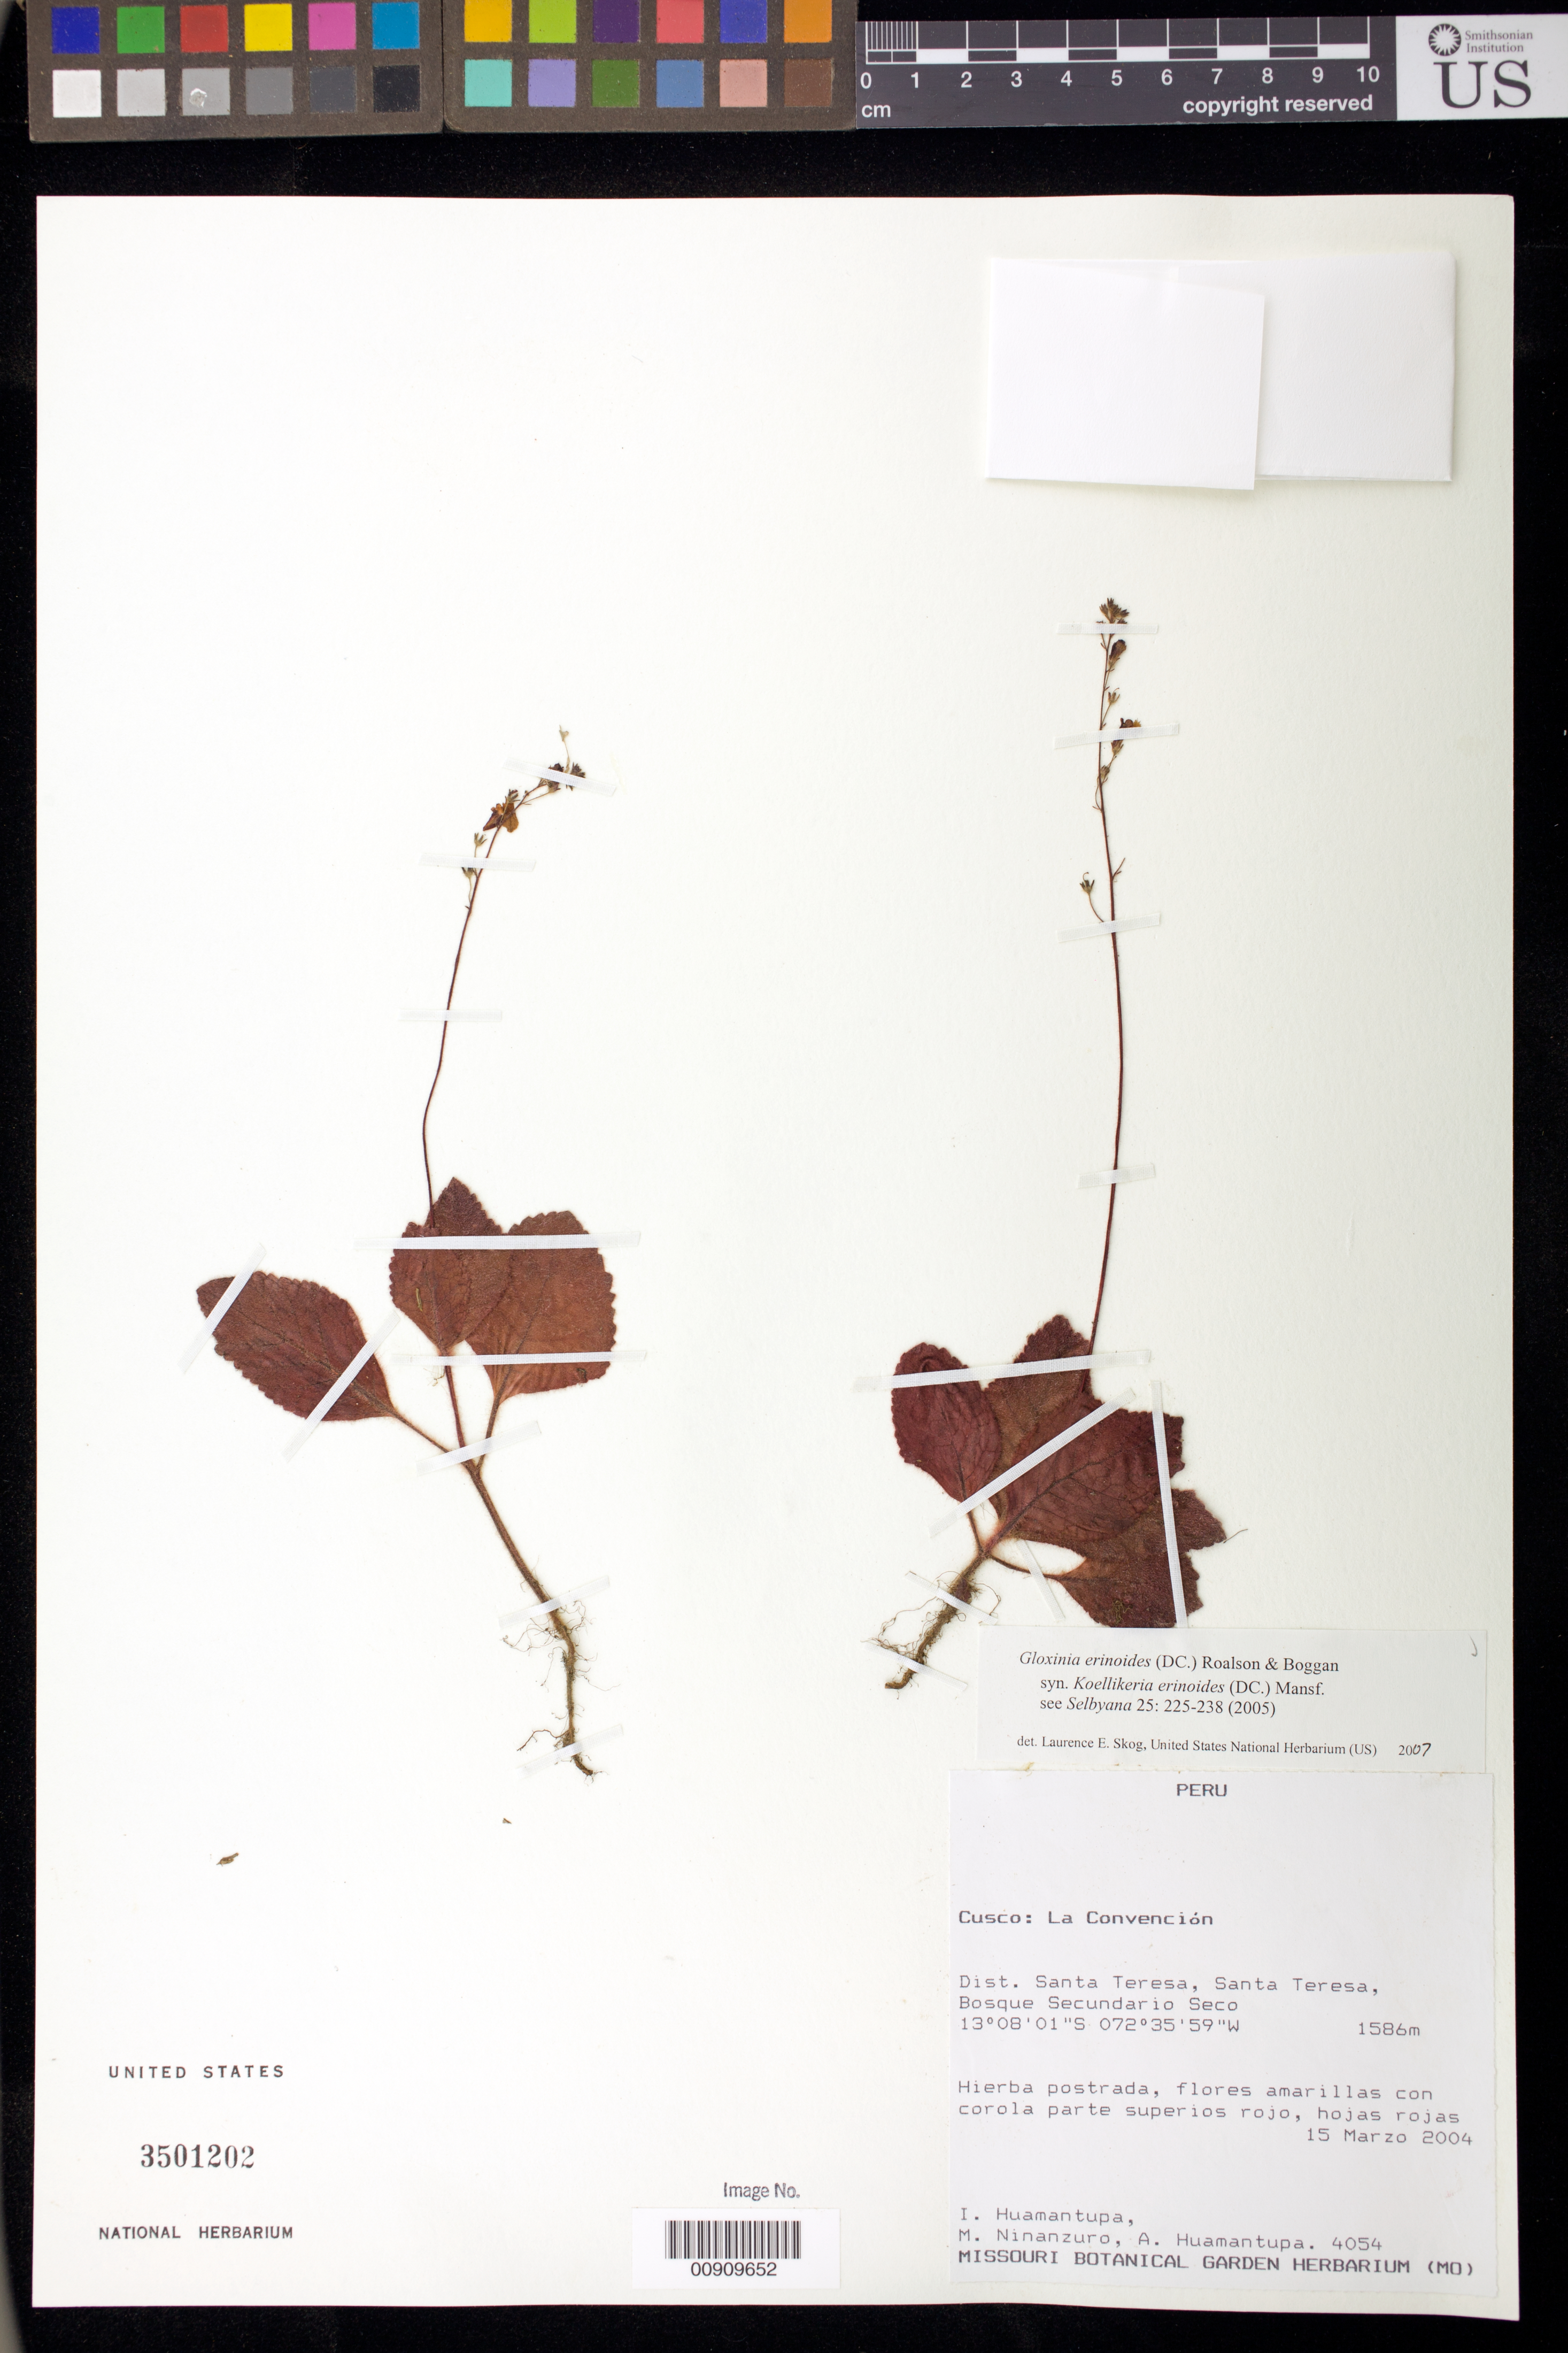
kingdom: Plantae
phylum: Tracheophyta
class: Magnoliopsida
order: Lamiales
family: Gesneriaceae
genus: Gloxinia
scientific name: Gloxinia erinoides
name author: (DC.) Roalson & Boggan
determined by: Skog, Laurence E.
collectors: I. Huamantupa, M. Ninanzuro & A. Huamantupa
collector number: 4054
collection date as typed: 15 Mar 2004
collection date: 2004-03-15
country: Peru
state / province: Cusco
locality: Cusco; La Convención. Dist. Santa Teresa, Santa Teresa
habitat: Bosque secundario seco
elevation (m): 1586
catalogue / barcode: US 3501202